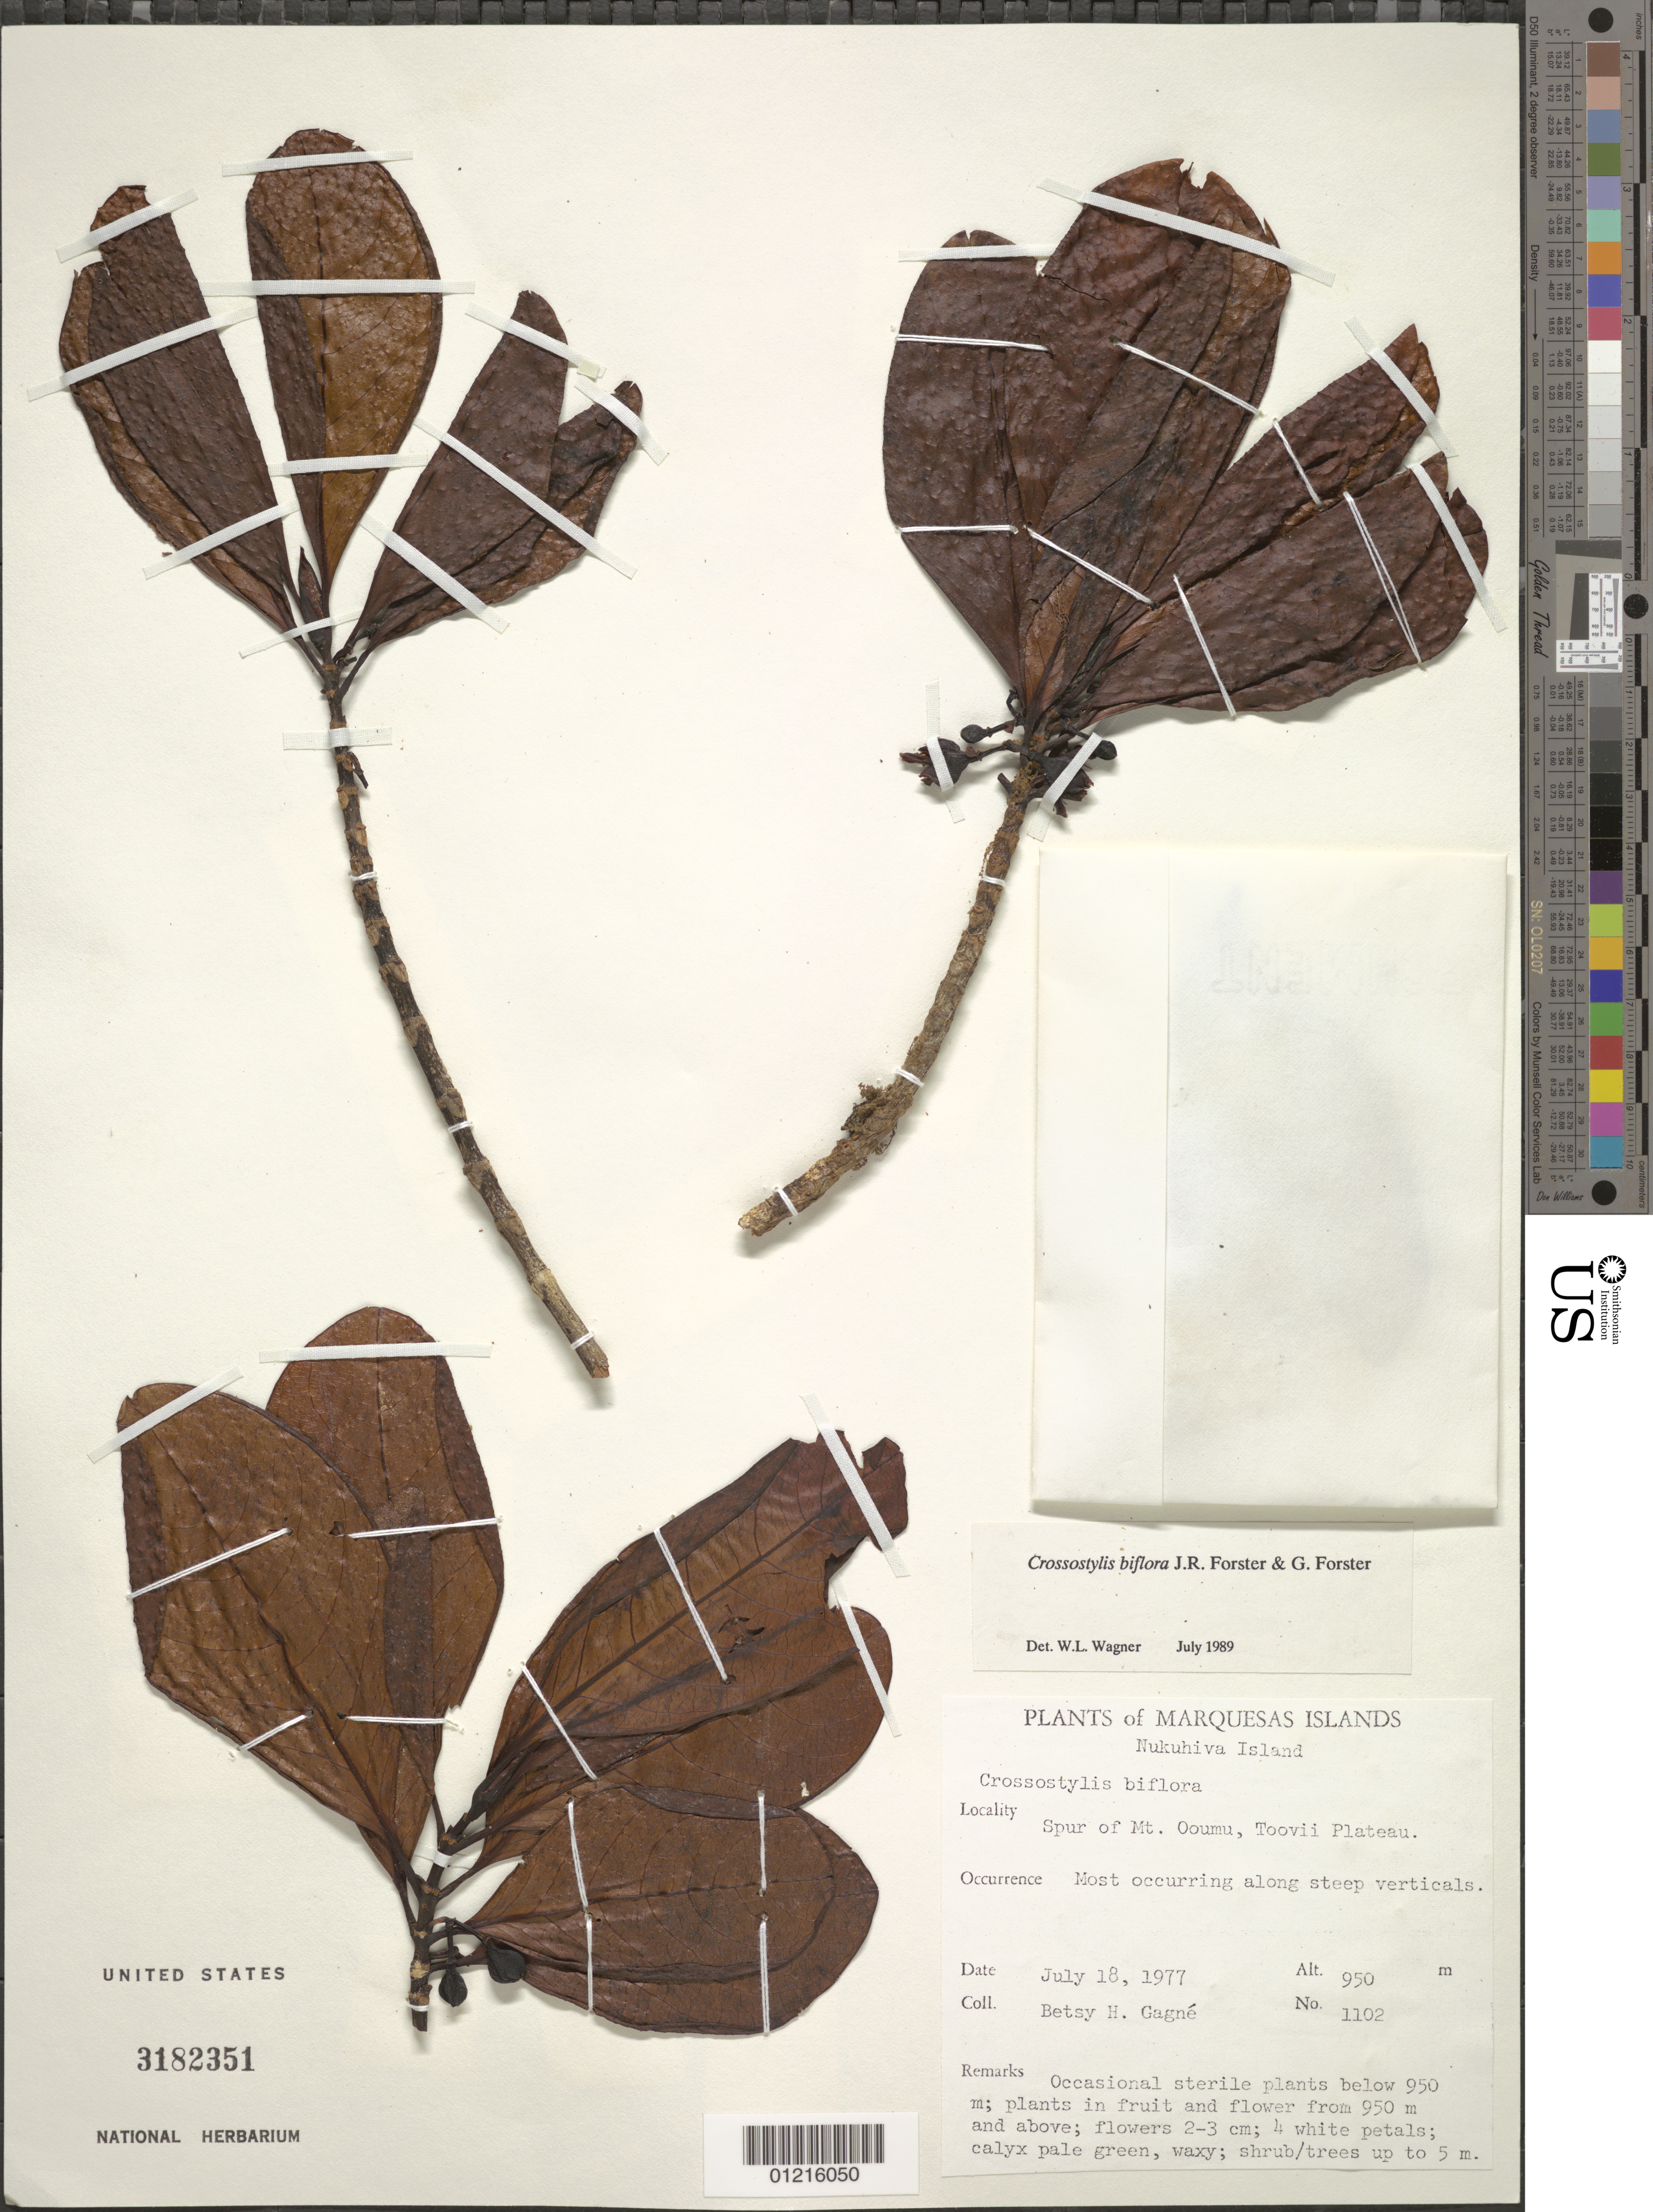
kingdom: Plantae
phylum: Tracheophyta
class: Magnoliopsida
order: Malpighiales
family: Rhizophoraceae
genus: Crossostylis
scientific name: Crossostylis biflora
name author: J.R. Forst. & G. Forst.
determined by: Wagner, W. L., (BOT), Smithsonian Institution - National Museum of Natural History (UNITED STATES)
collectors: B. H. Gagné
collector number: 1102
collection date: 1977-07-18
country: French Polynesia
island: Nuku Hiva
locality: Toovii Plateau, spur of Mt. Ooumu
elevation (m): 950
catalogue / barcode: US 3182351